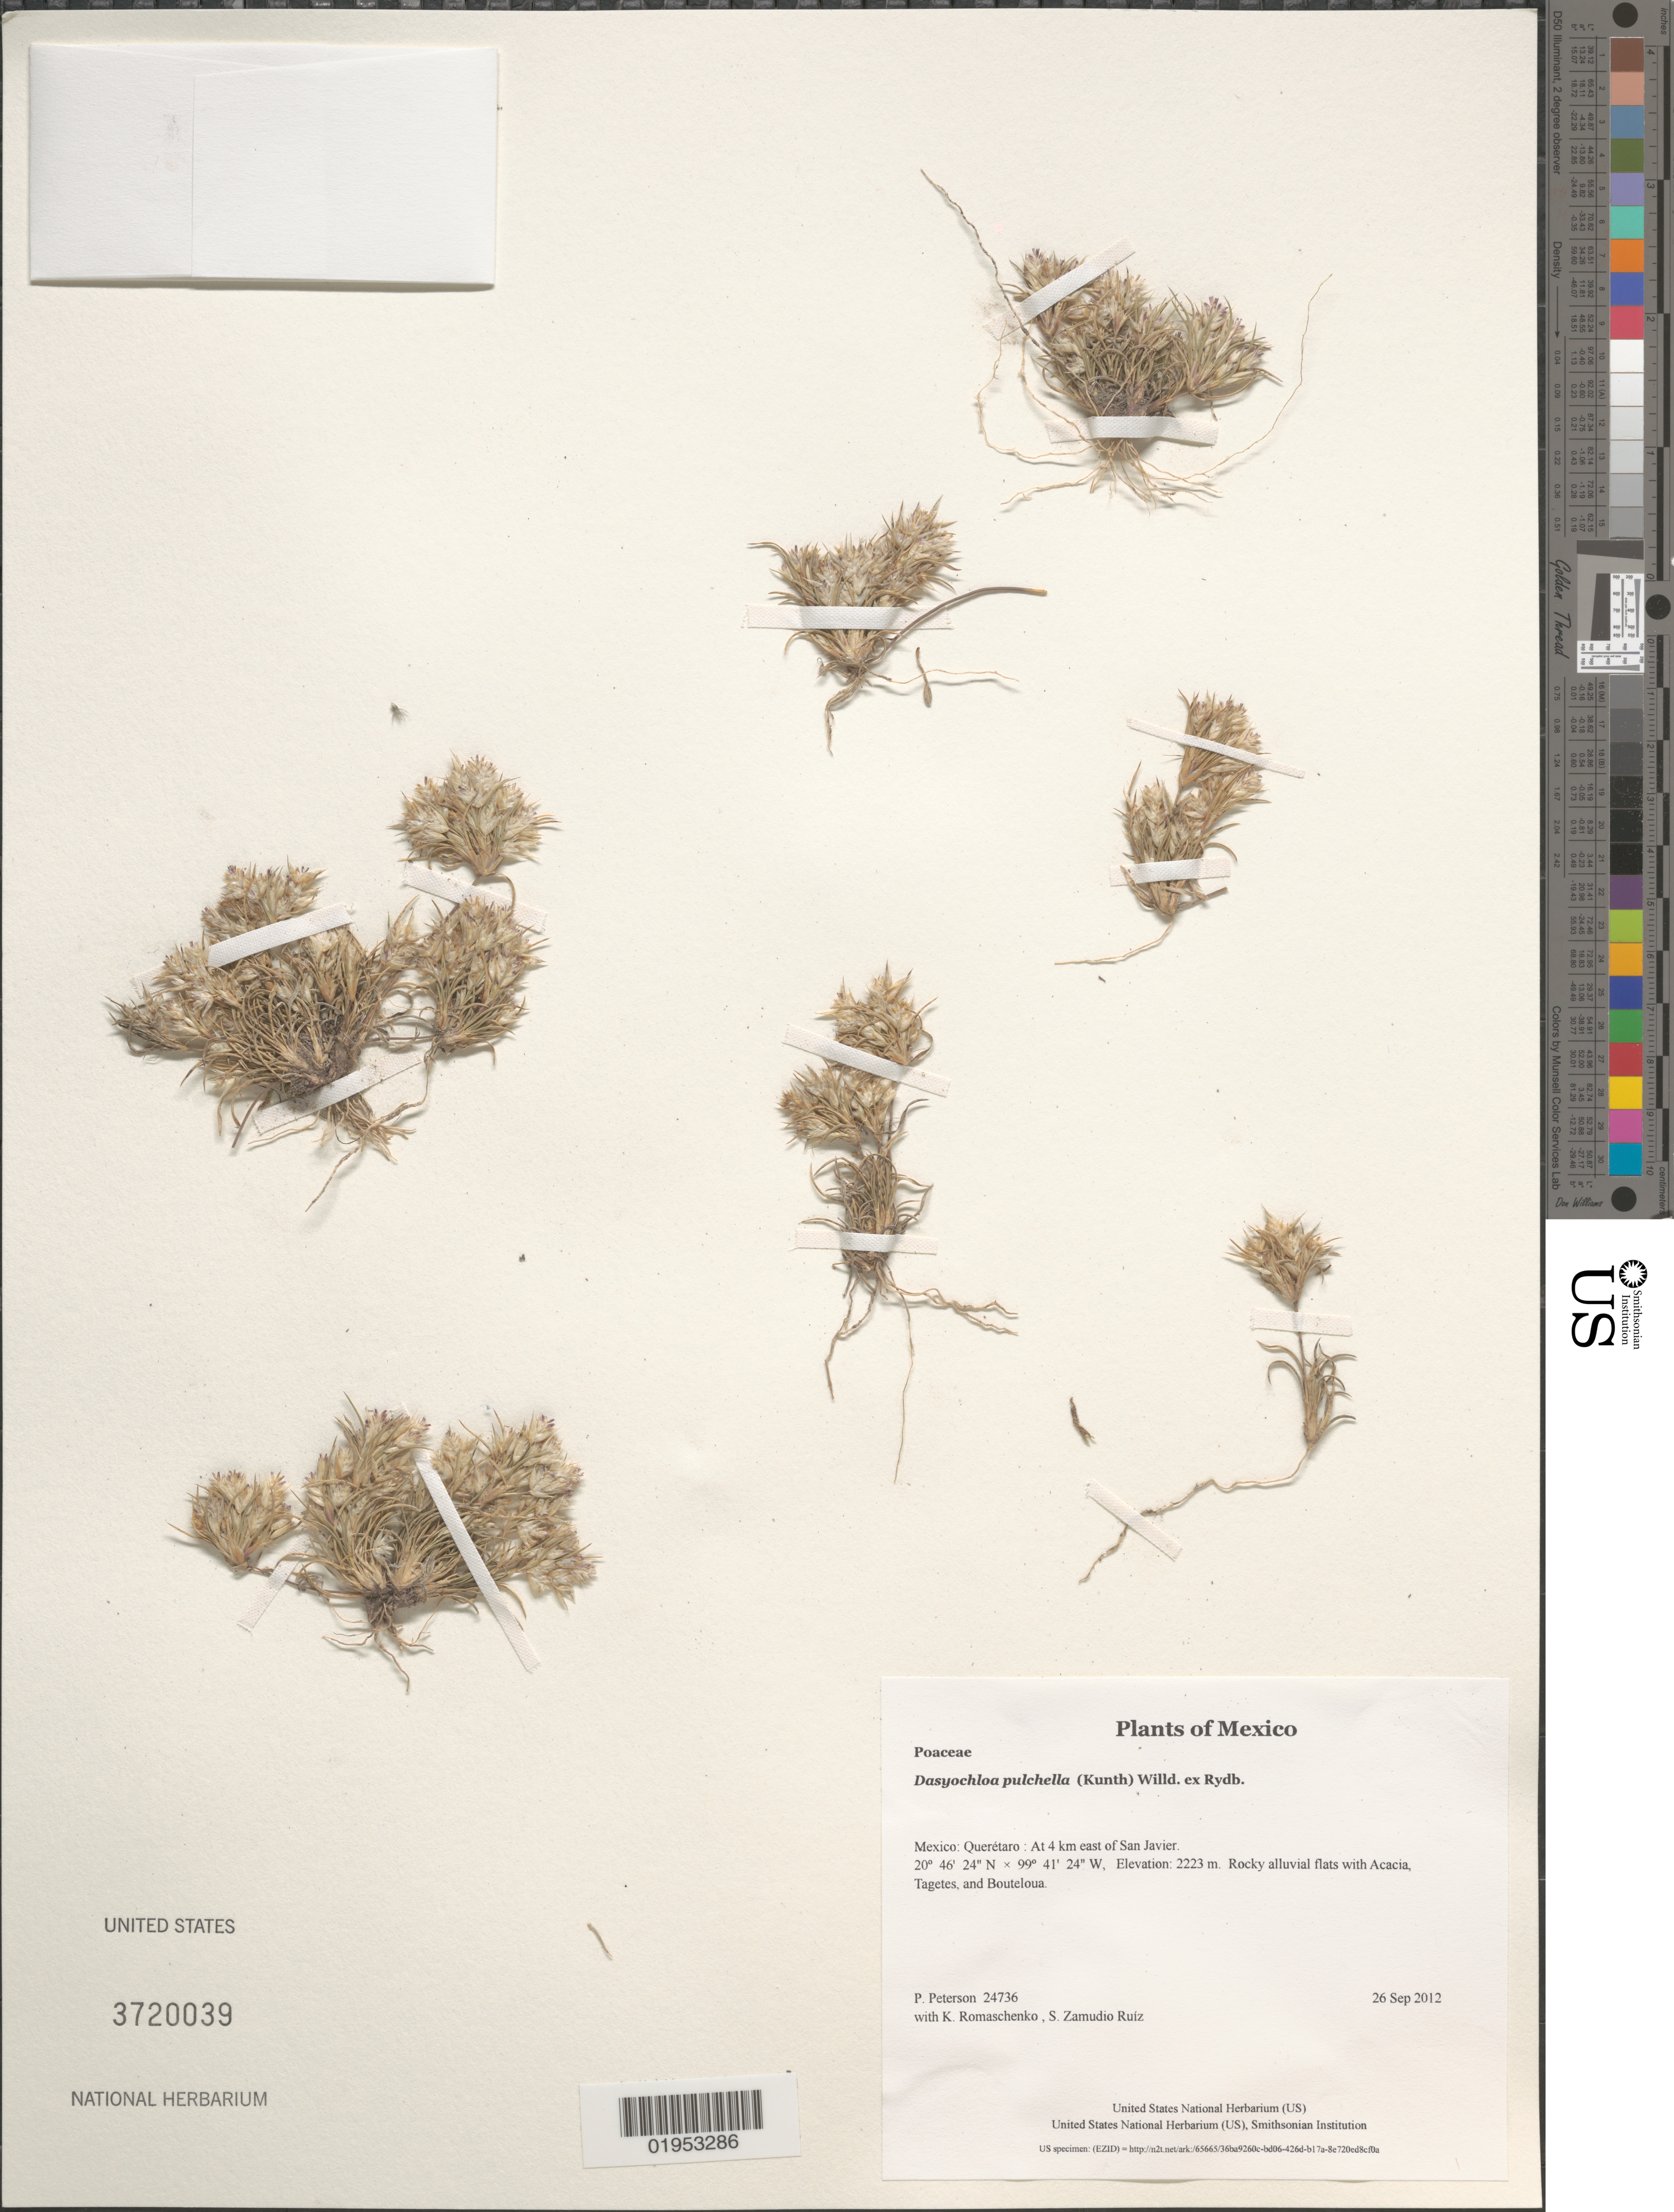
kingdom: Plantae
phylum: Tracheophyta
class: Liliopsida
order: Poales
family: Poaceae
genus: Dasyochloa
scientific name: Dasyochloa pulchella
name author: (Kunth) Willd. ex Rydb.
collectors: P. M. Peterson, K. Romaschenko & S. Zamudio Ruíz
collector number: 24736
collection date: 2012-09-26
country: Mexico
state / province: Querétaro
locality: At 4 km east of San Javier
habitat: Rocky alluvial flats with Acacia, Tagetes, and Bouteloua.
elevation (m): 2223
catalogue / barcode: US 3720039